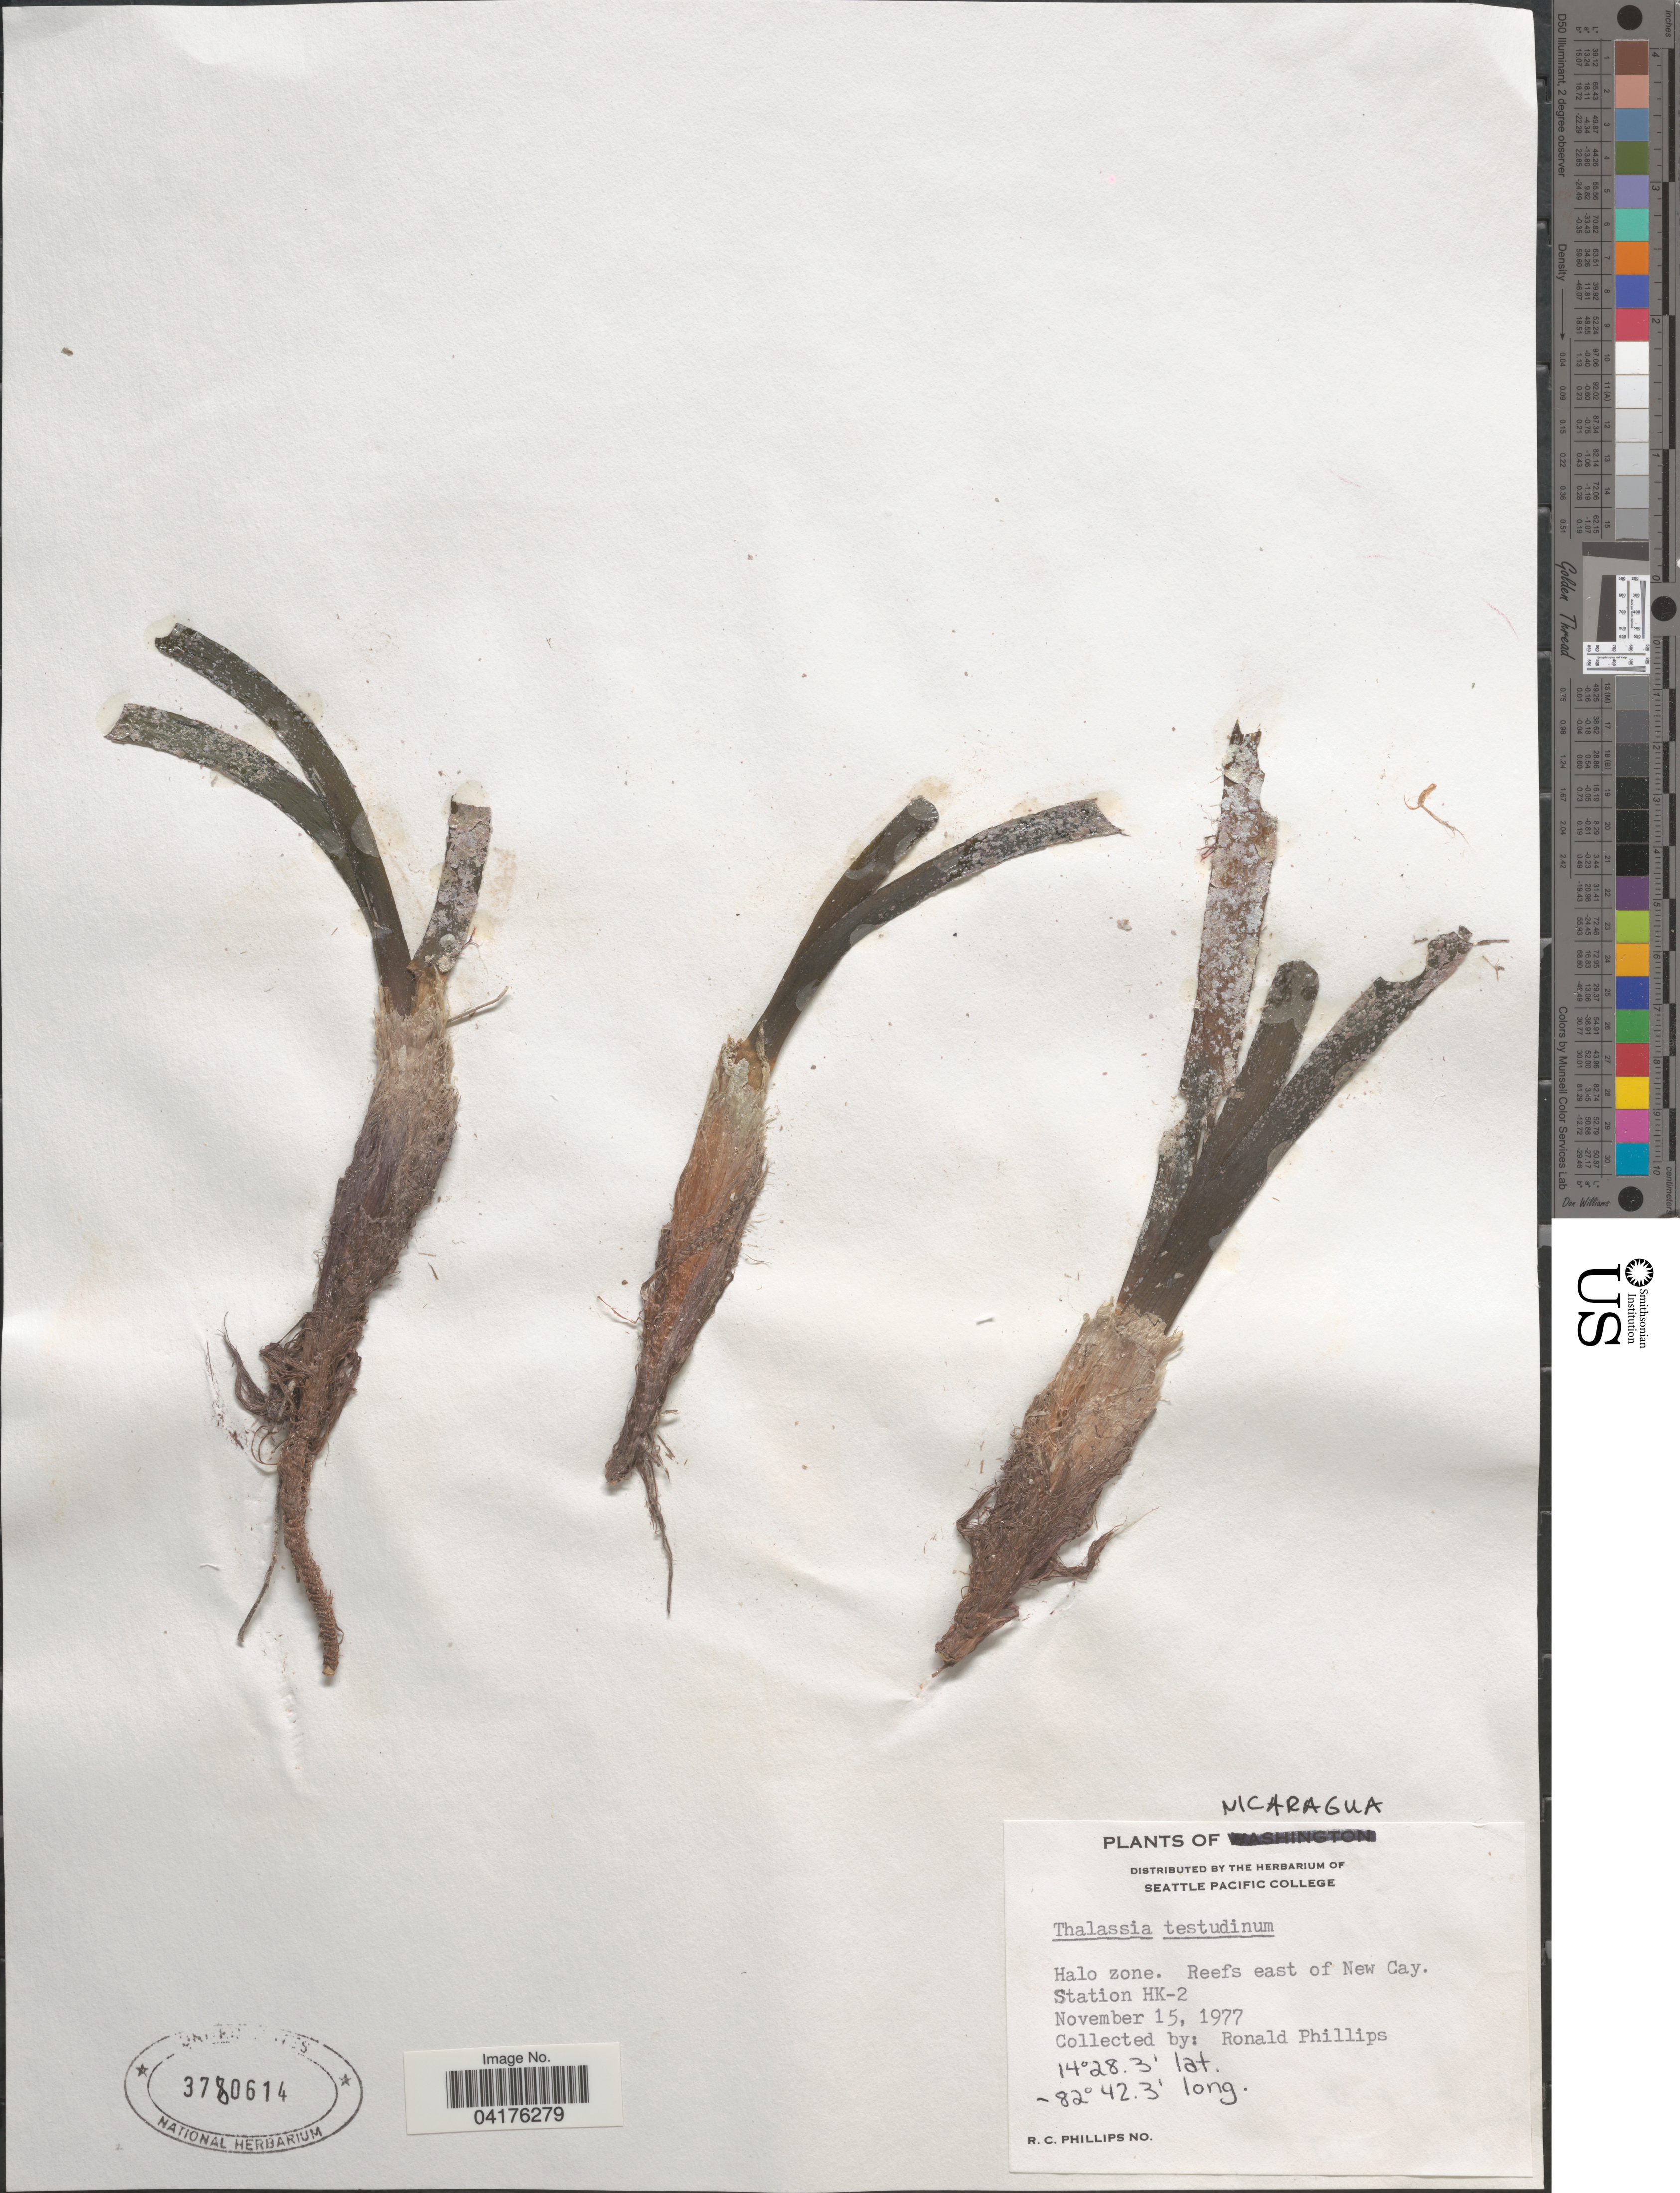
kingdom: Plantae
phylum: Tracheophyta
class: Liliopsida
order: Alismatales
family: Hydrocharitaceae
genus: Thalassia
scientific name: Thalassia testudinum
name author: Banks & Sol. ex K.D. Koenig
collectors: R. C. Phillips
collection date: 1977-11-15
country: Nicaragua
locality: Halo zone. Reefs east of New Cay. Station HK-2.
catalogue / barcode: US 3780614